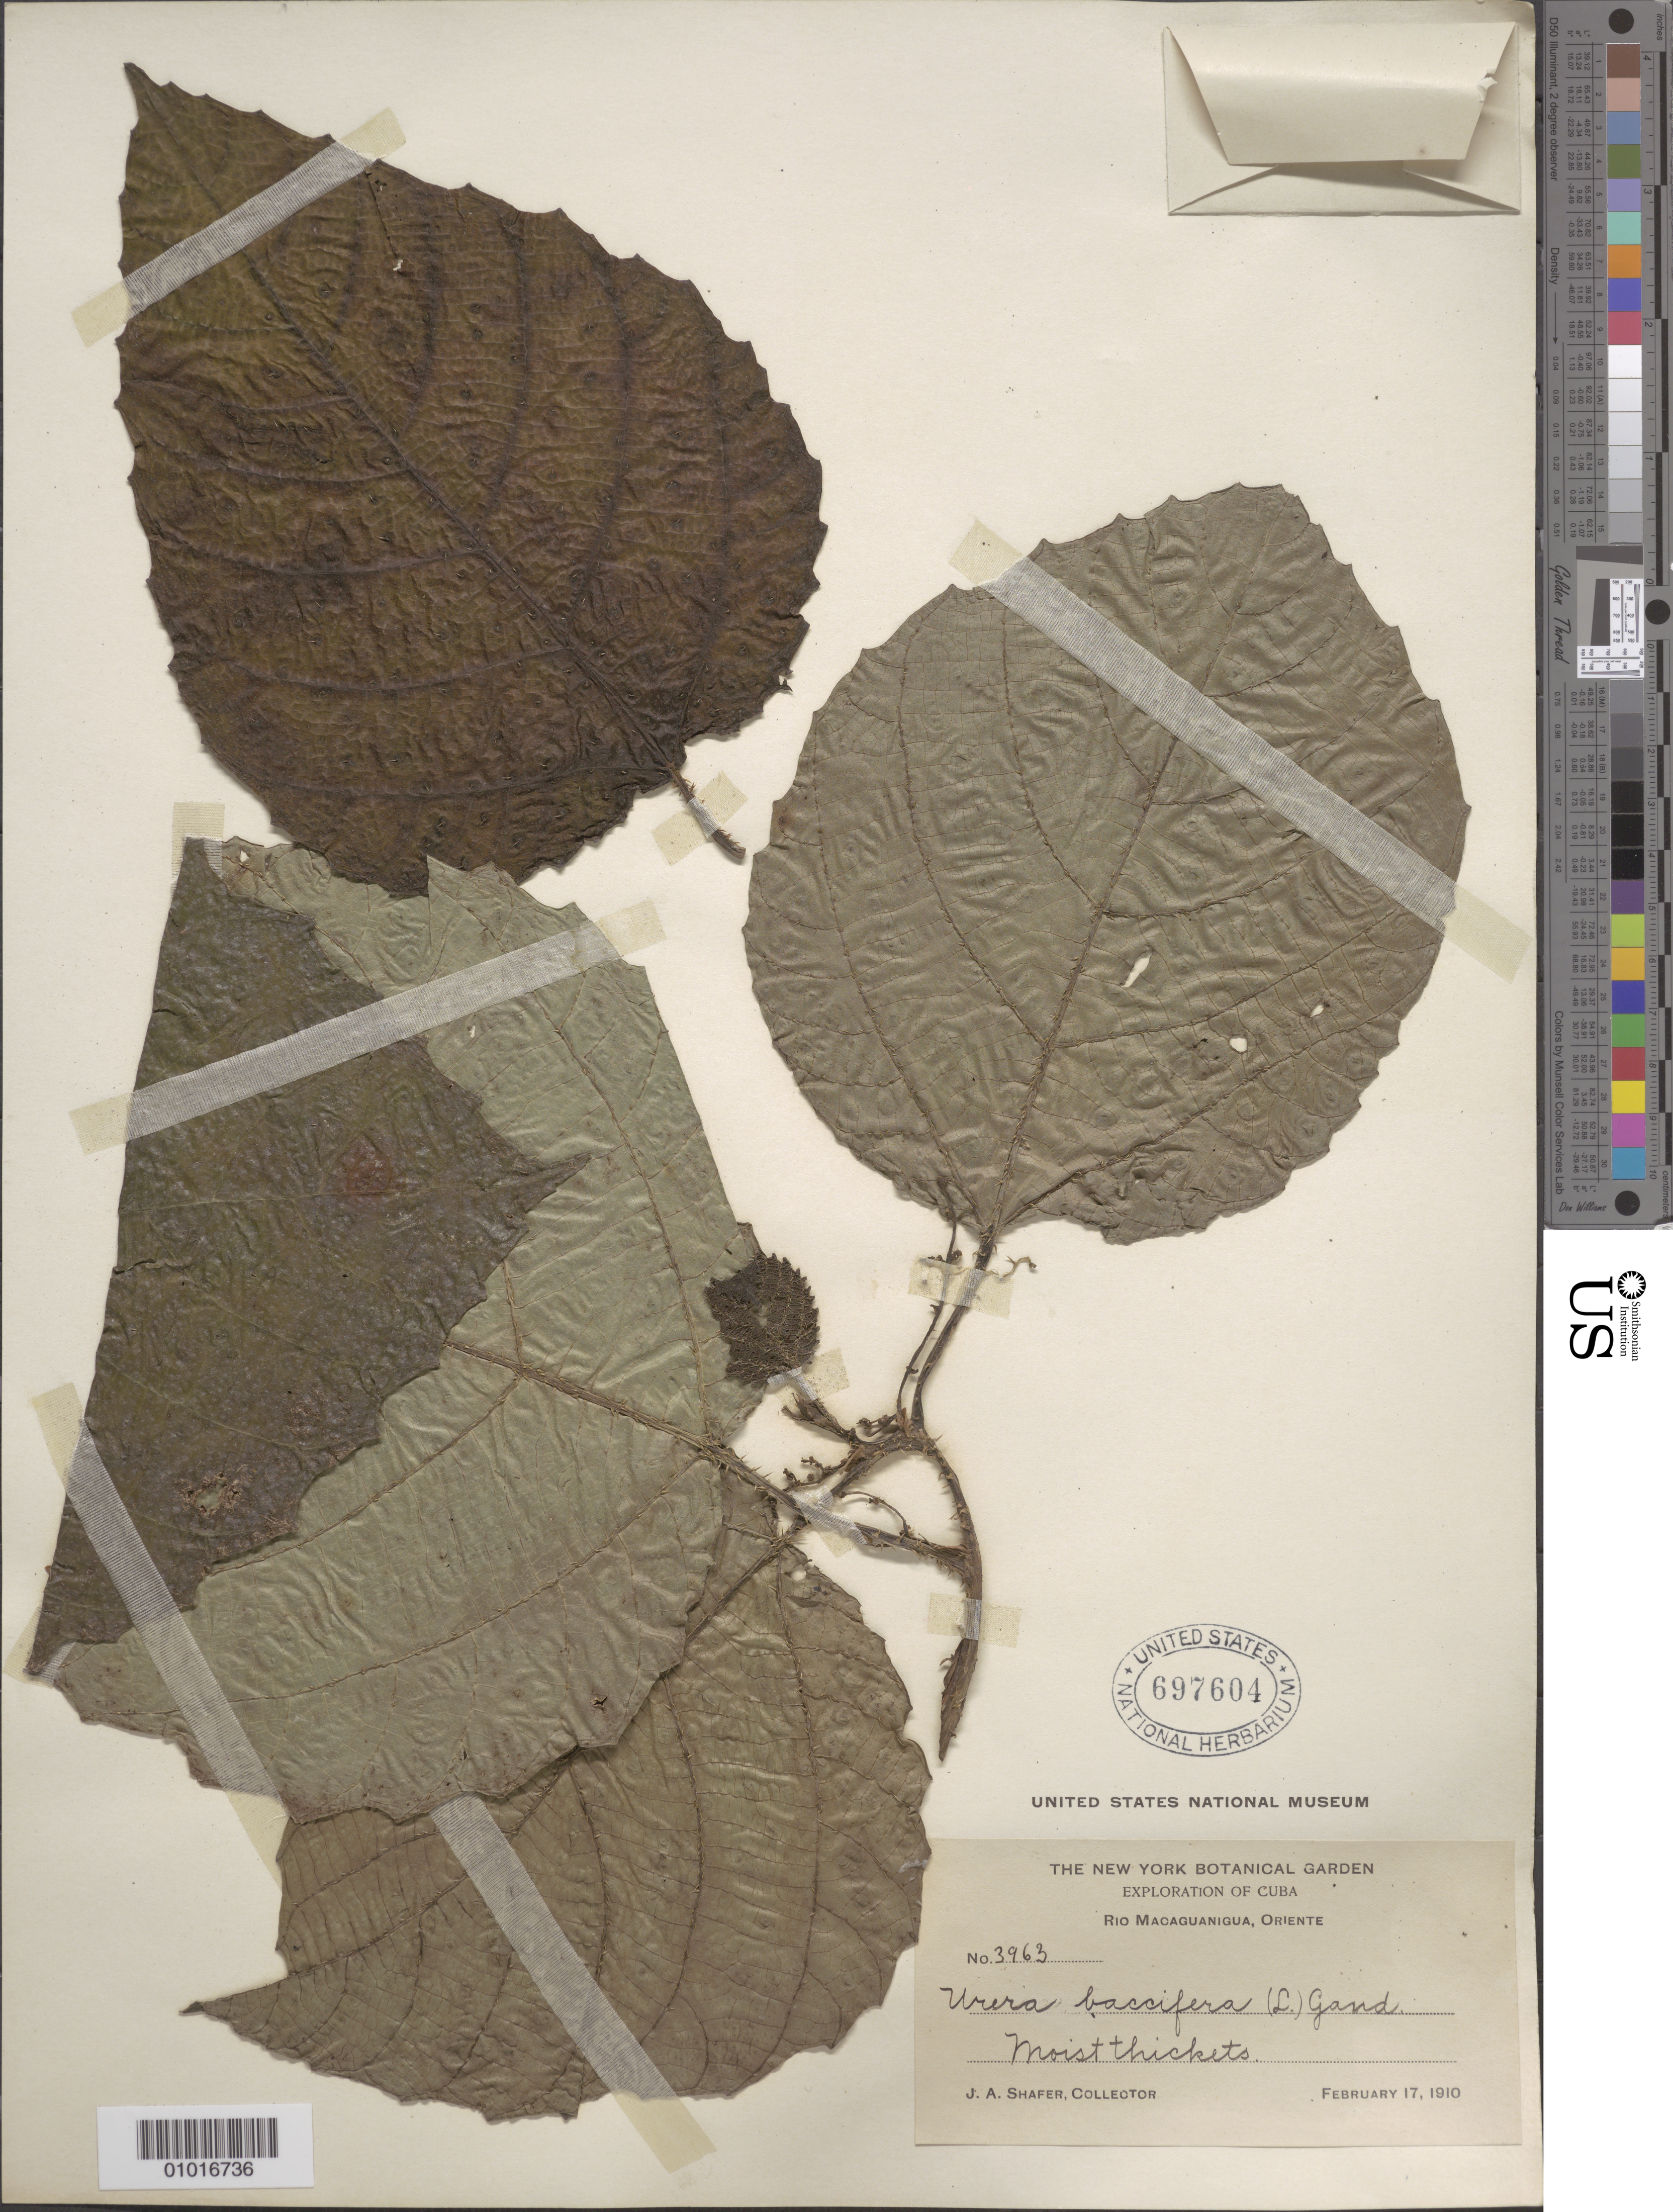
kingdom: Plantae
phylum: Tracheophyta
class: Magnoliopsida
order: Rosales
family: Urticaceae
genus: Urera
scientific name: Urera baccifera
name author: (L.) Gaudich. ex Wedd.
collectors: J. A. Shafer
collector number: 3963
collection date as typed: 17 Feb 1910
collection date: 1910-02-17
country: Cuba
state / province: Oriente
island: Cuba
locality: Rio Macaguanigua Moist thickets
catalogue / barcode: US 697604